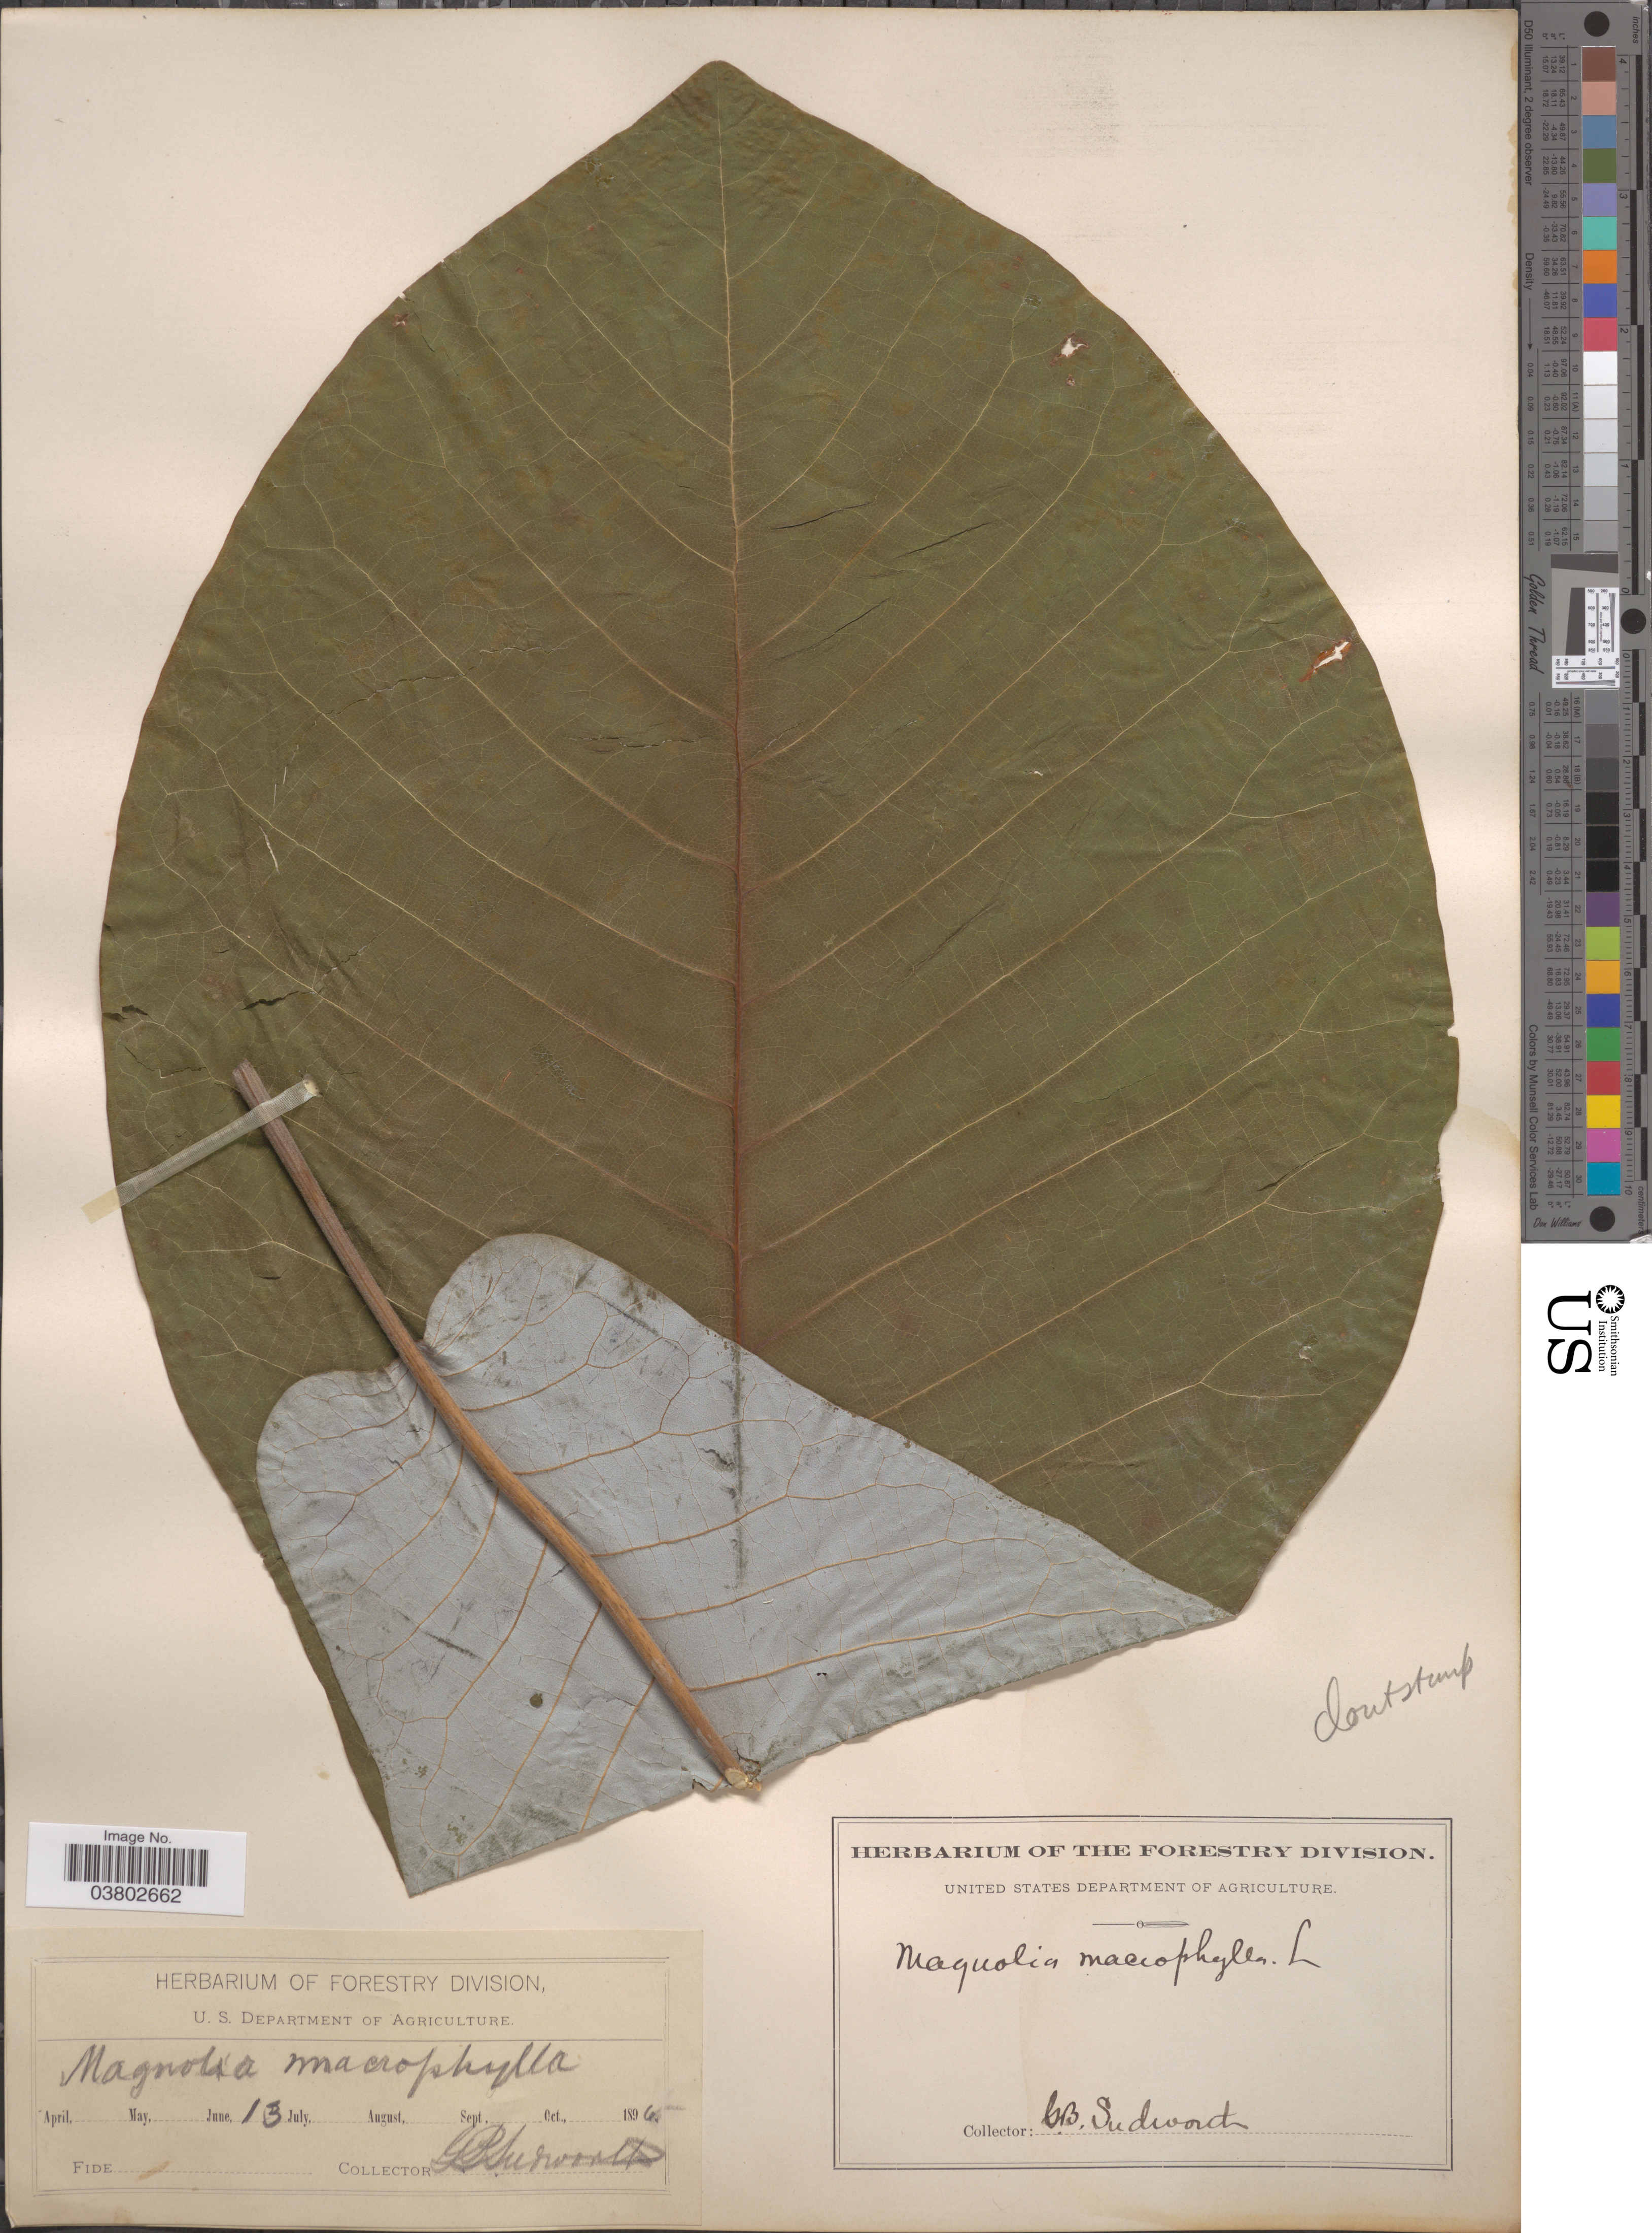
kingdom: Plantae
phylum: Tracheophyta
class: Magnoliopsida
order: Magnoliales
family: Magnoliaceae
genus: Magnolia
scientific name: Magnolia macrophylla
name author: Michx.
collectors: G. B. Sudworth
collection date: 1896-06-13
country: United States